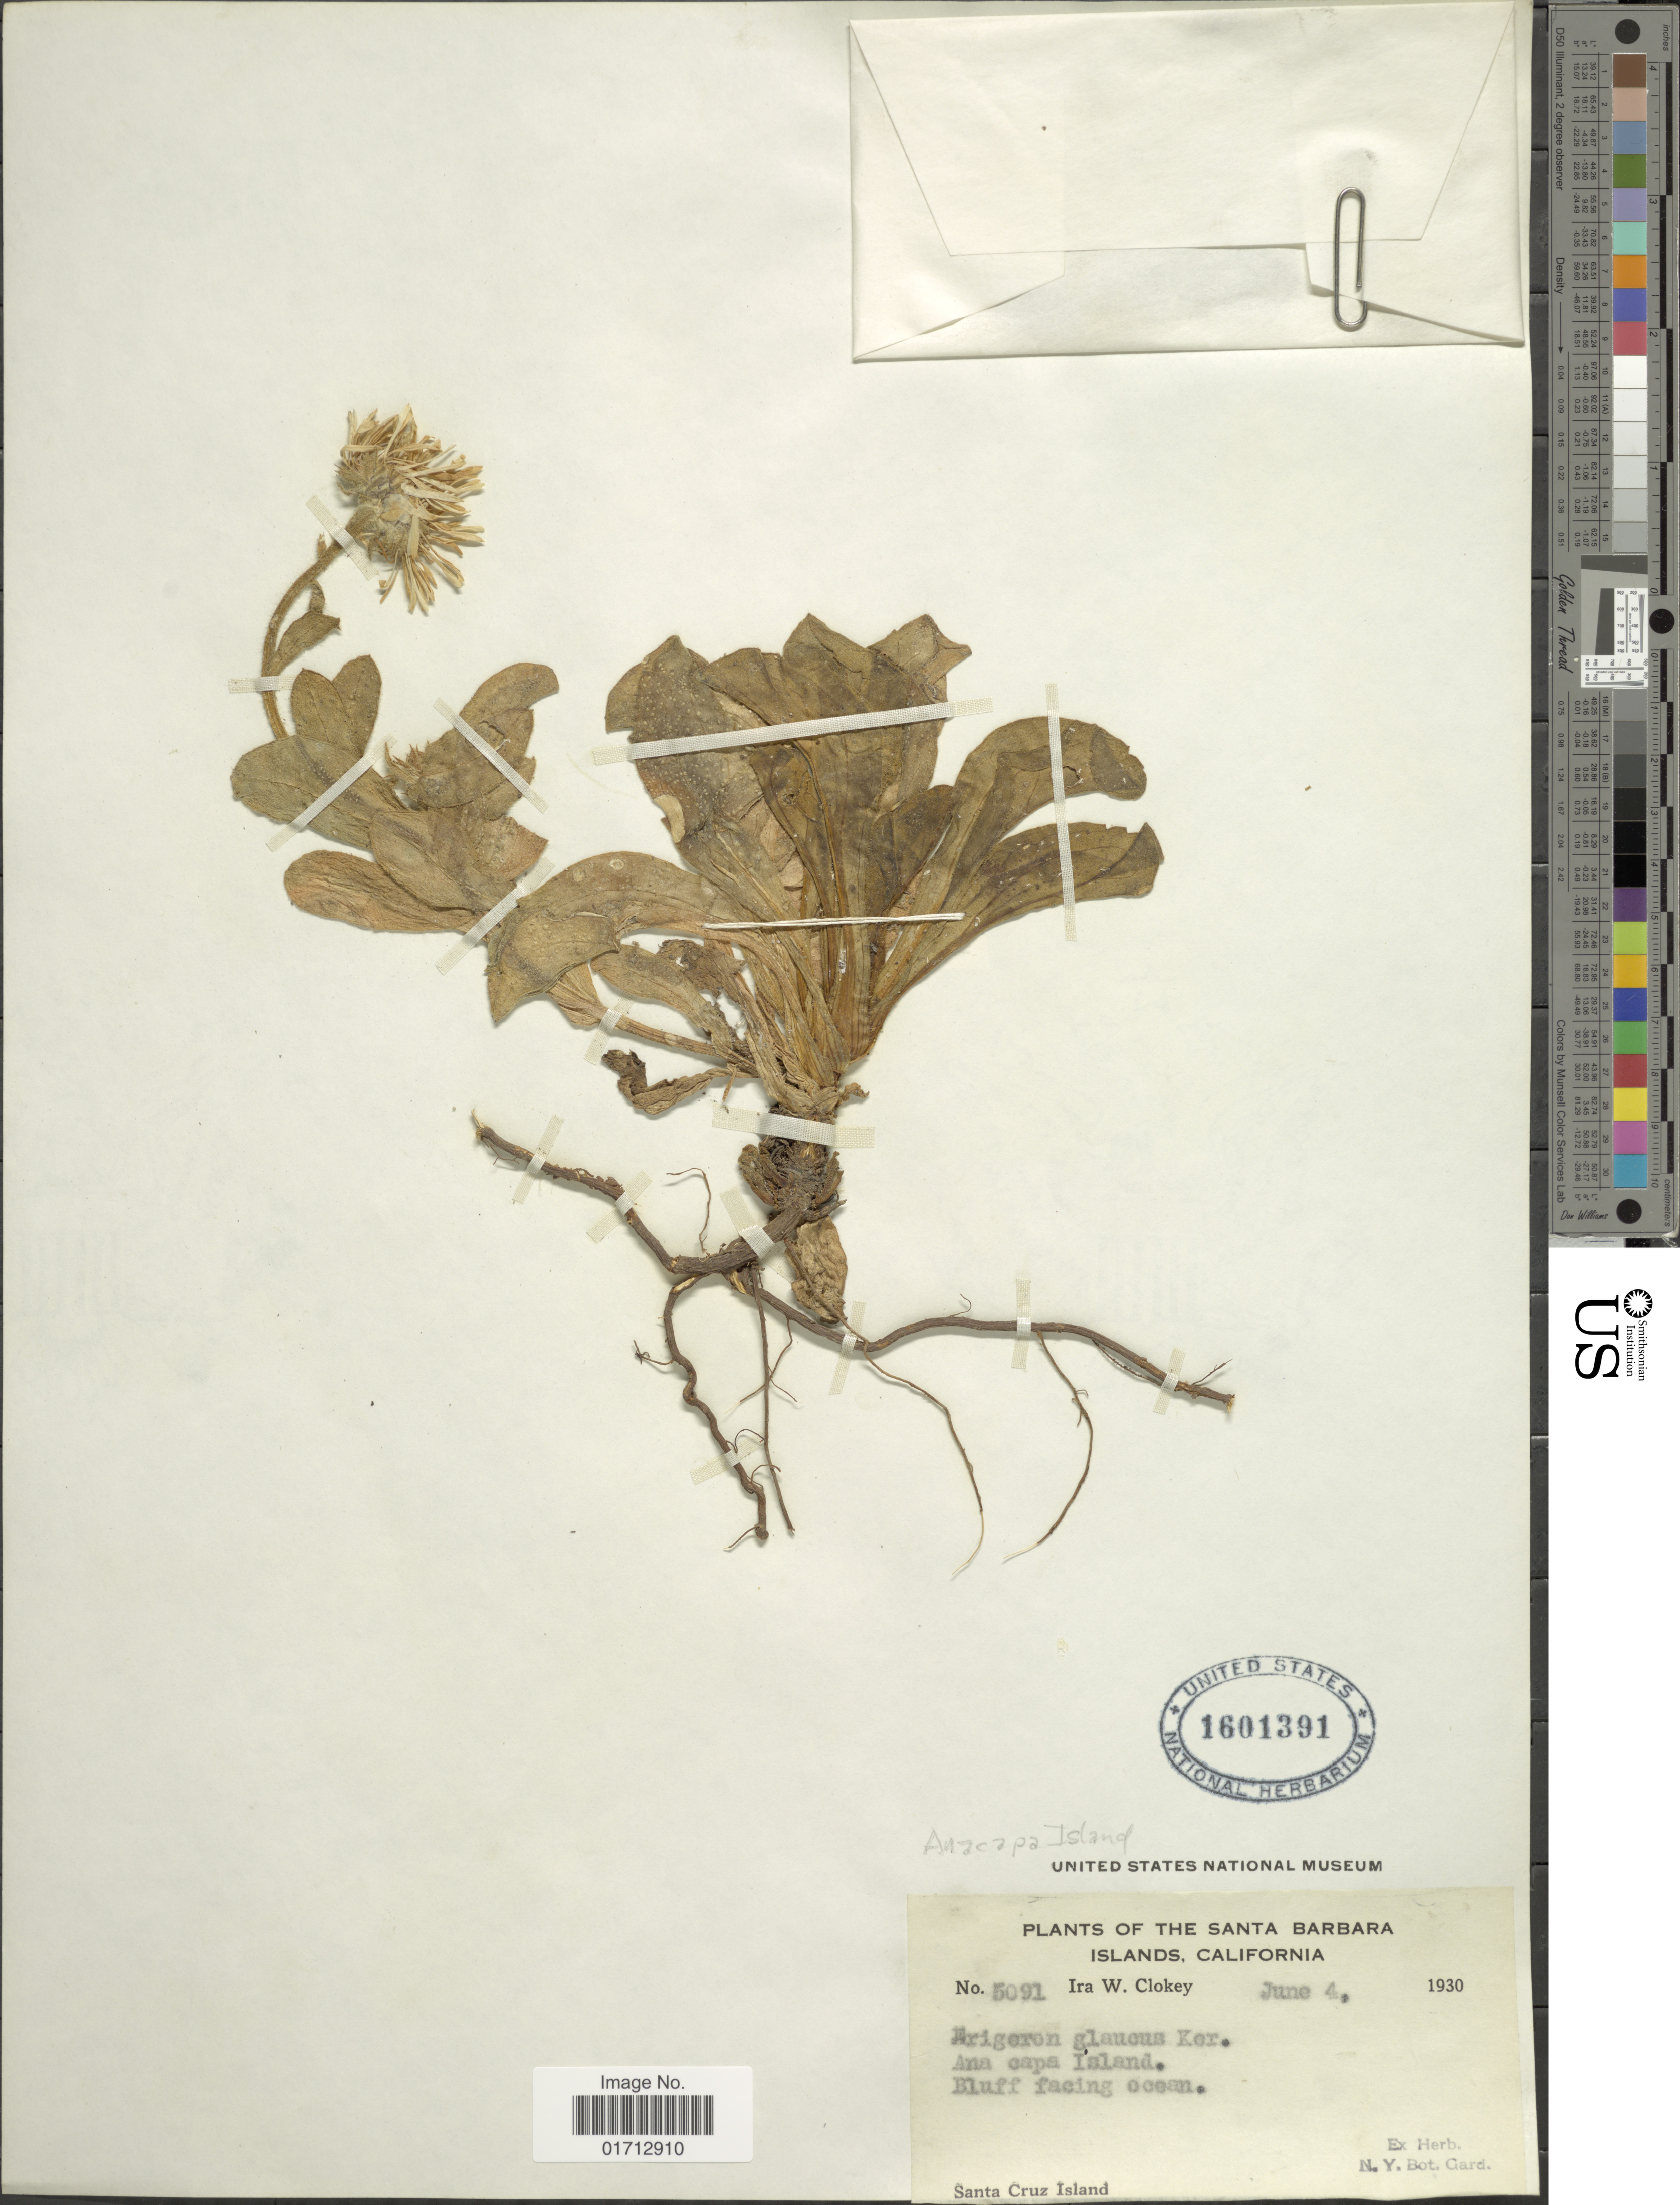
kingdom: Plantae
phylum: Tracheophyta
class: Magnoliopsida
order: Asterales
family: Asteraceae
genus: Erigeron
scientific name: Erigeron glaucus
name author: Ker Gawl.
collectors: I. W. Clokey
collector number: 5091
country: United States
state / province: California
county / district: Santa Barbara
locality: The Santa Barbara Island, Santa Cruz Island. Ana capa Island, Bluff facing ocean.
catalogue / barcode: US 1601391